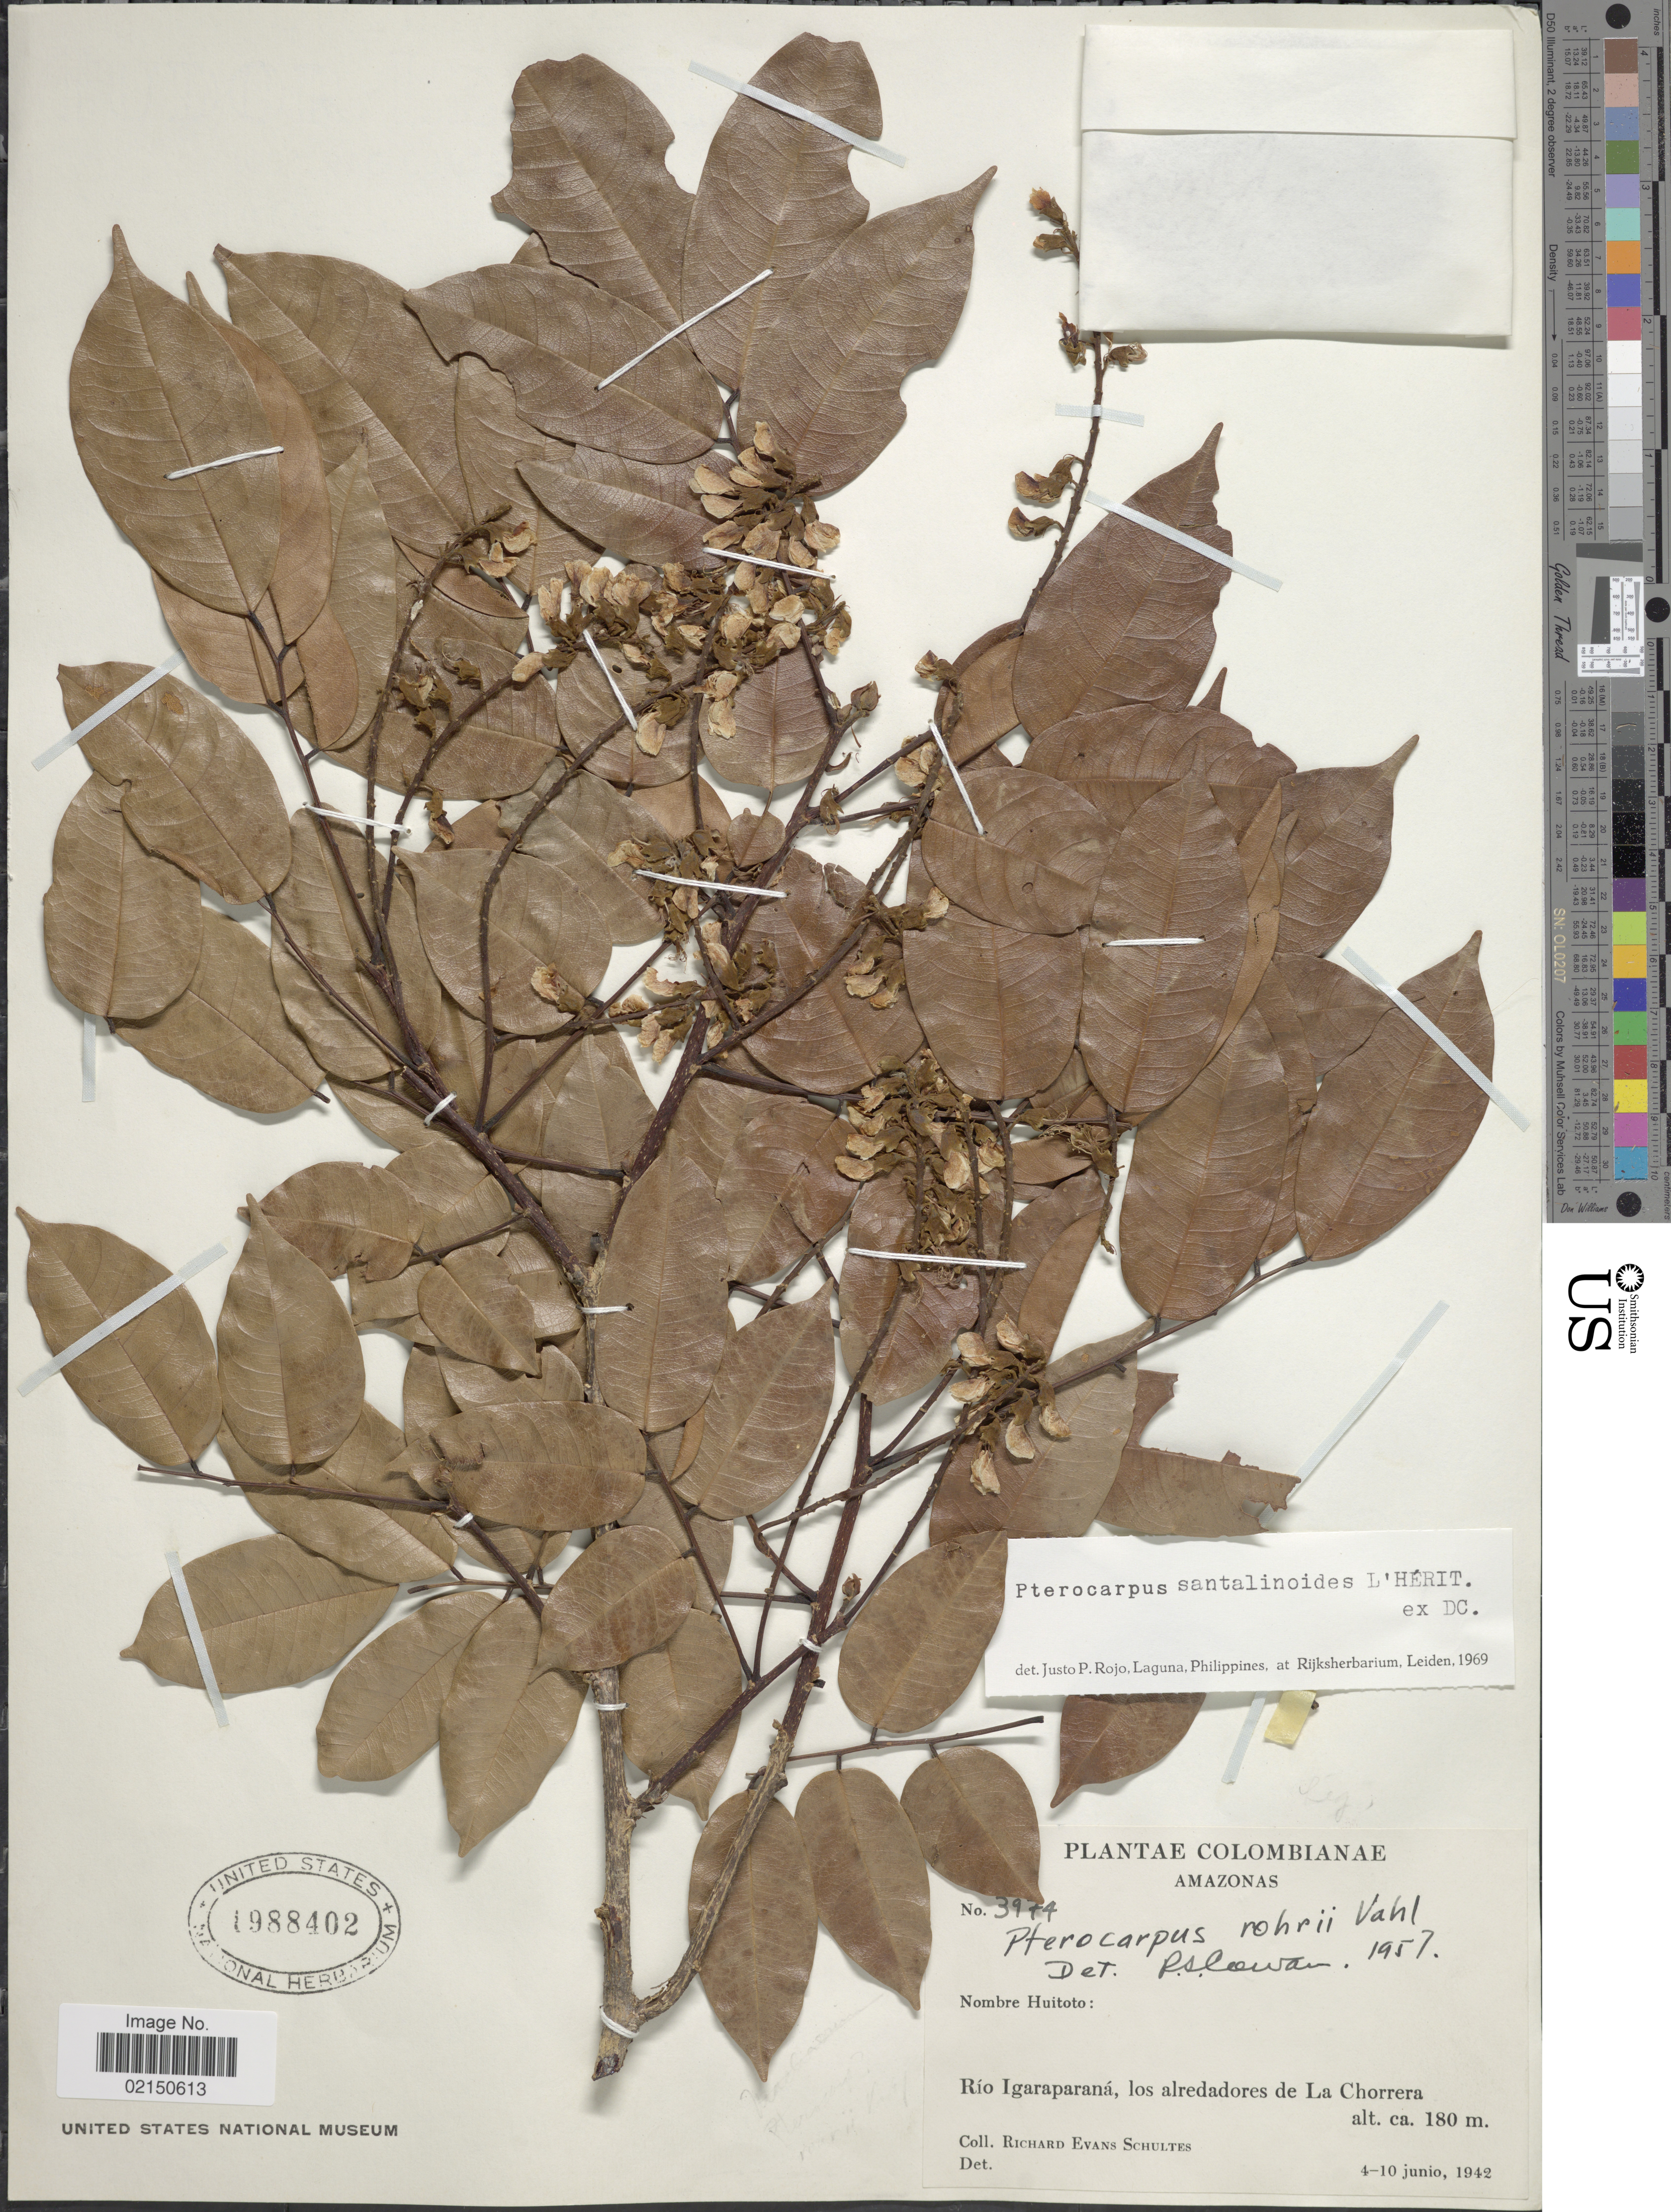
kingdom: Plantae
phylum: Tracheophyta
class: Magnoliopsida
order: Fabales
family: Fabaceae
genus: Pterocarpus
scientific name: Pterocarpus santalinoides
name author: L'Hér. ex DC.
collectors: R. E. Schultes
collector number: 3974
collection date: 1942-06-04/1942-06-10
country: Colombia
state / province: Amazônas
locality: Rio Igaraparana, los alredadores de La Chorrera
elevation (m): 180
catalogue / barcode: US 1988402